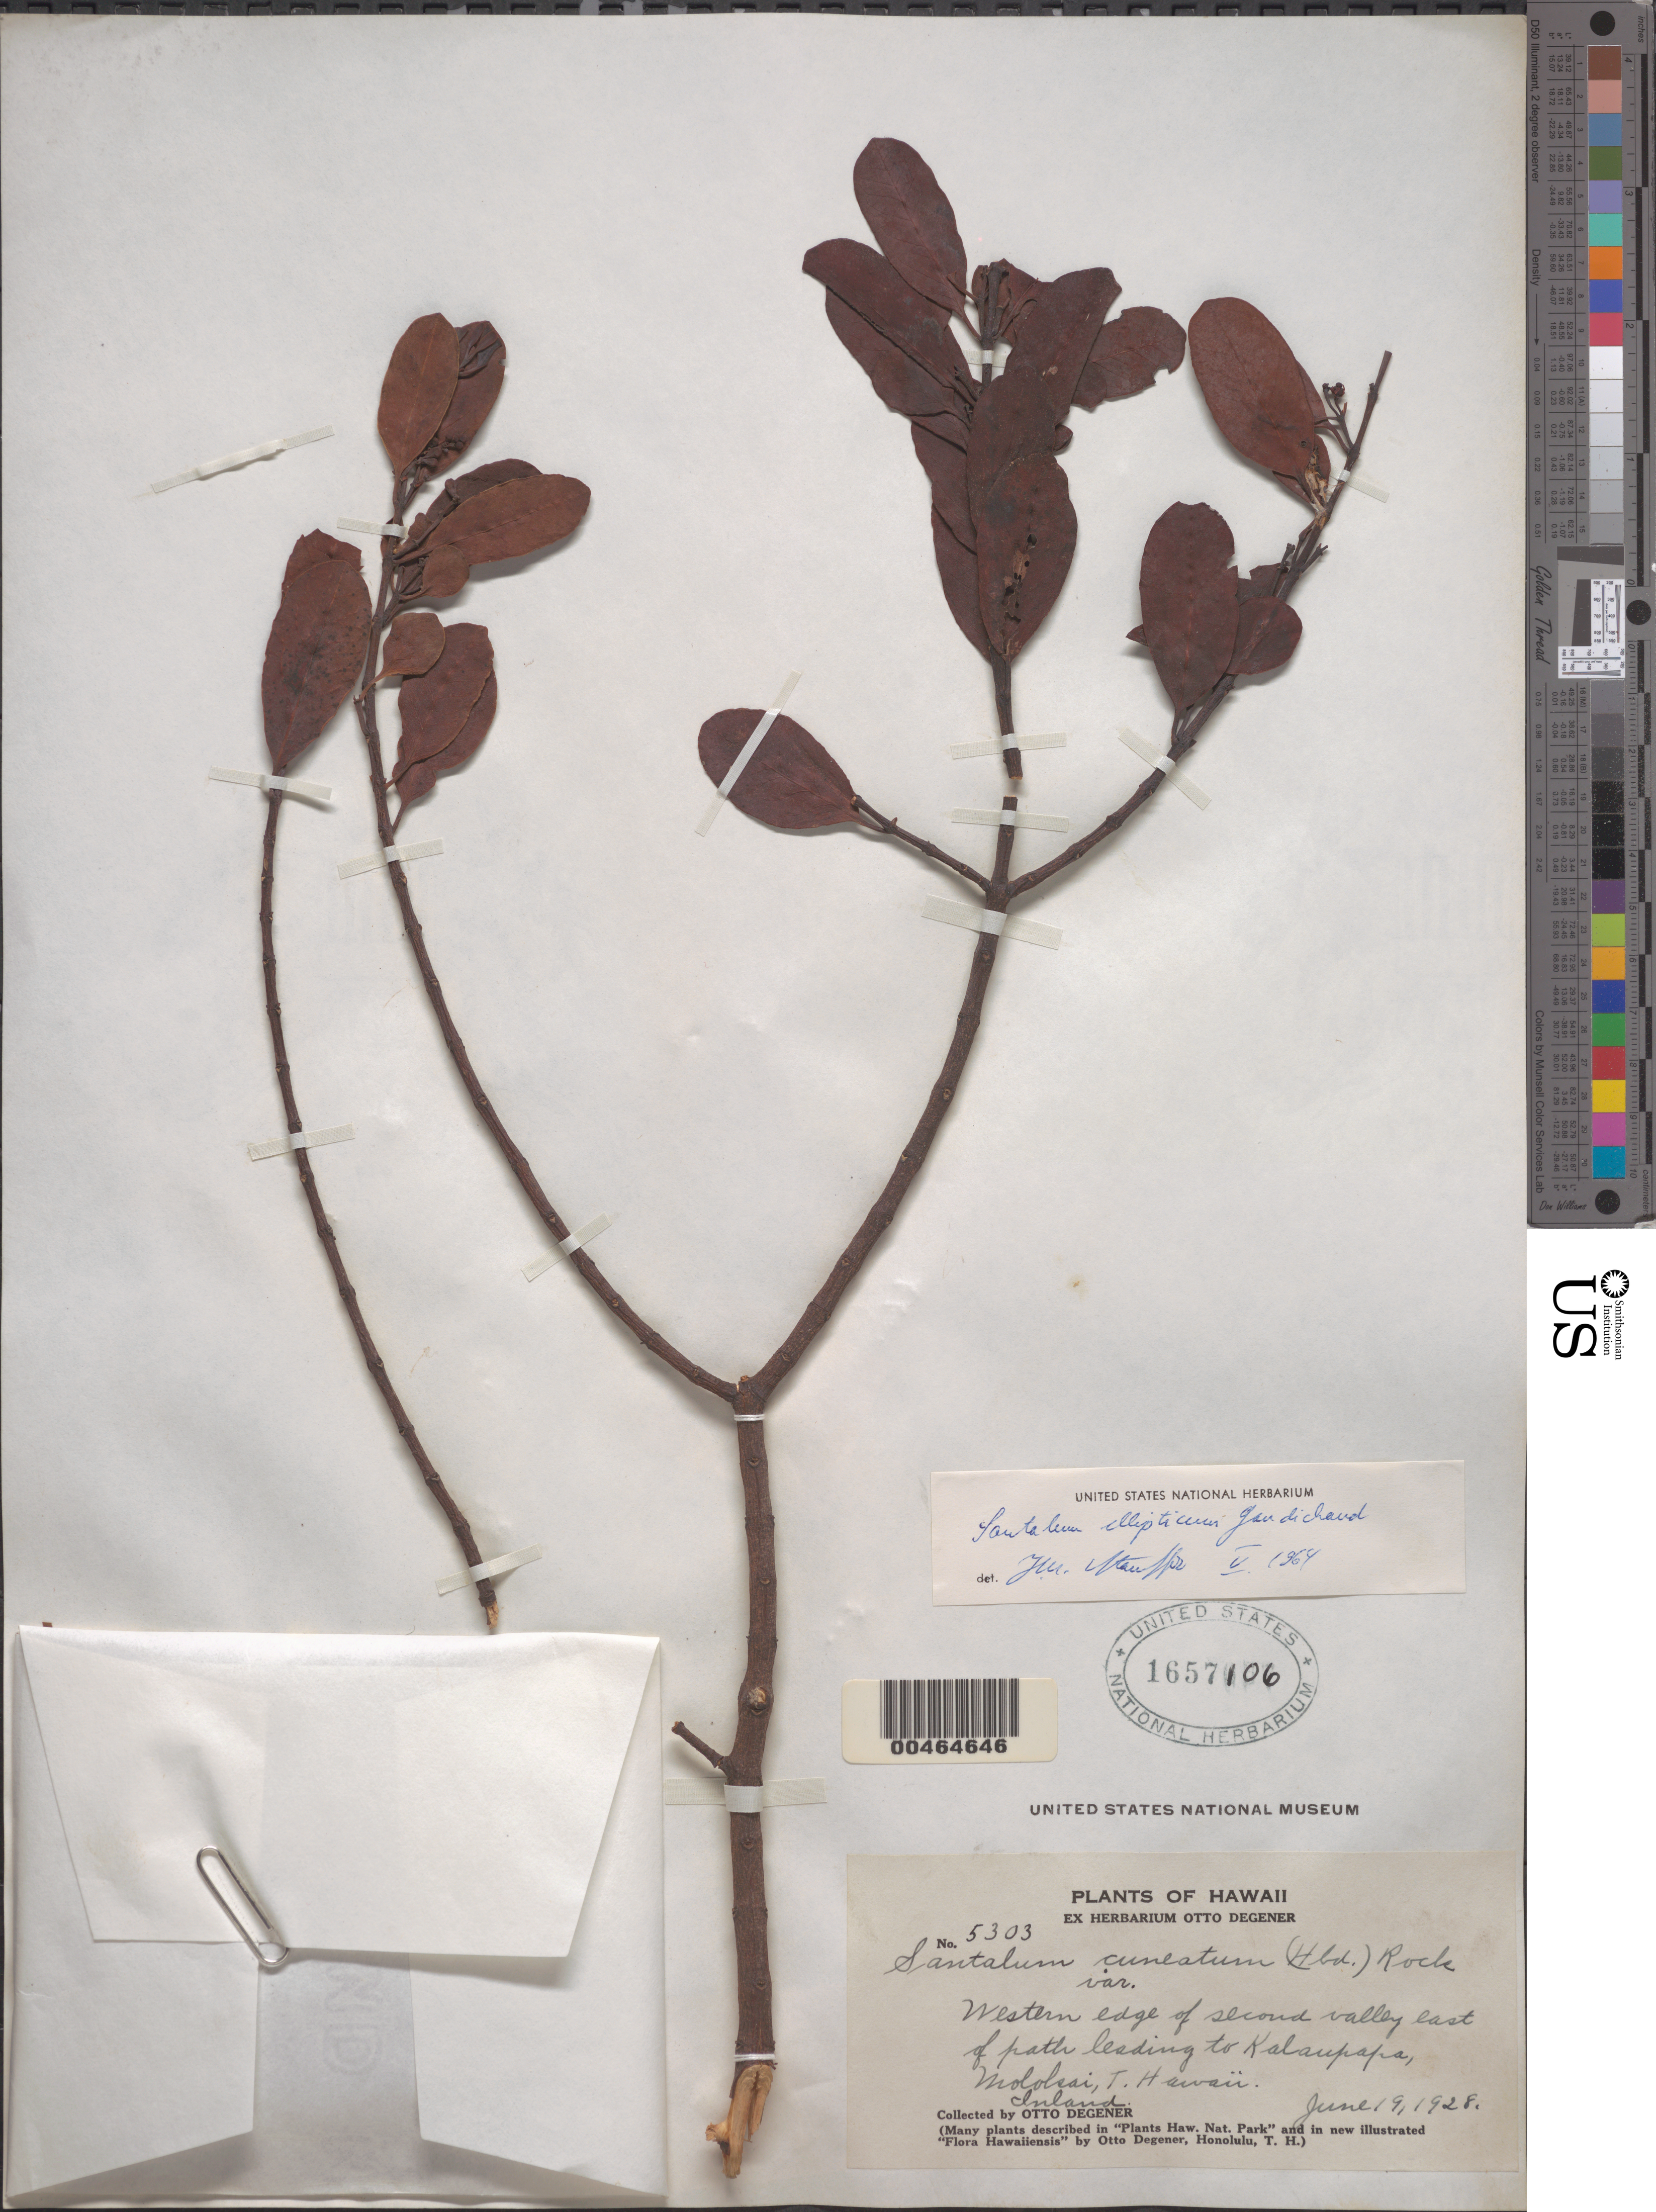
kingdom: Plantae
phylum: Tracheophyta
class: Magnoliopsida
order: Santalales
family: Santalaceae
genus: Santalum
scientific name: Santalum ellipticum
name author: Gaudich.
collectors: O. Degener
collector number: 5303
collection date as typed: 19 Jun 1928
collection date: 1928-06-19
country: United States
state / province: Hawaii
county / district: Maui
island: Moloka'i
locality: W edge of second valley E of path leading to Kalaupapa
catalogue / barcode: US 1657106